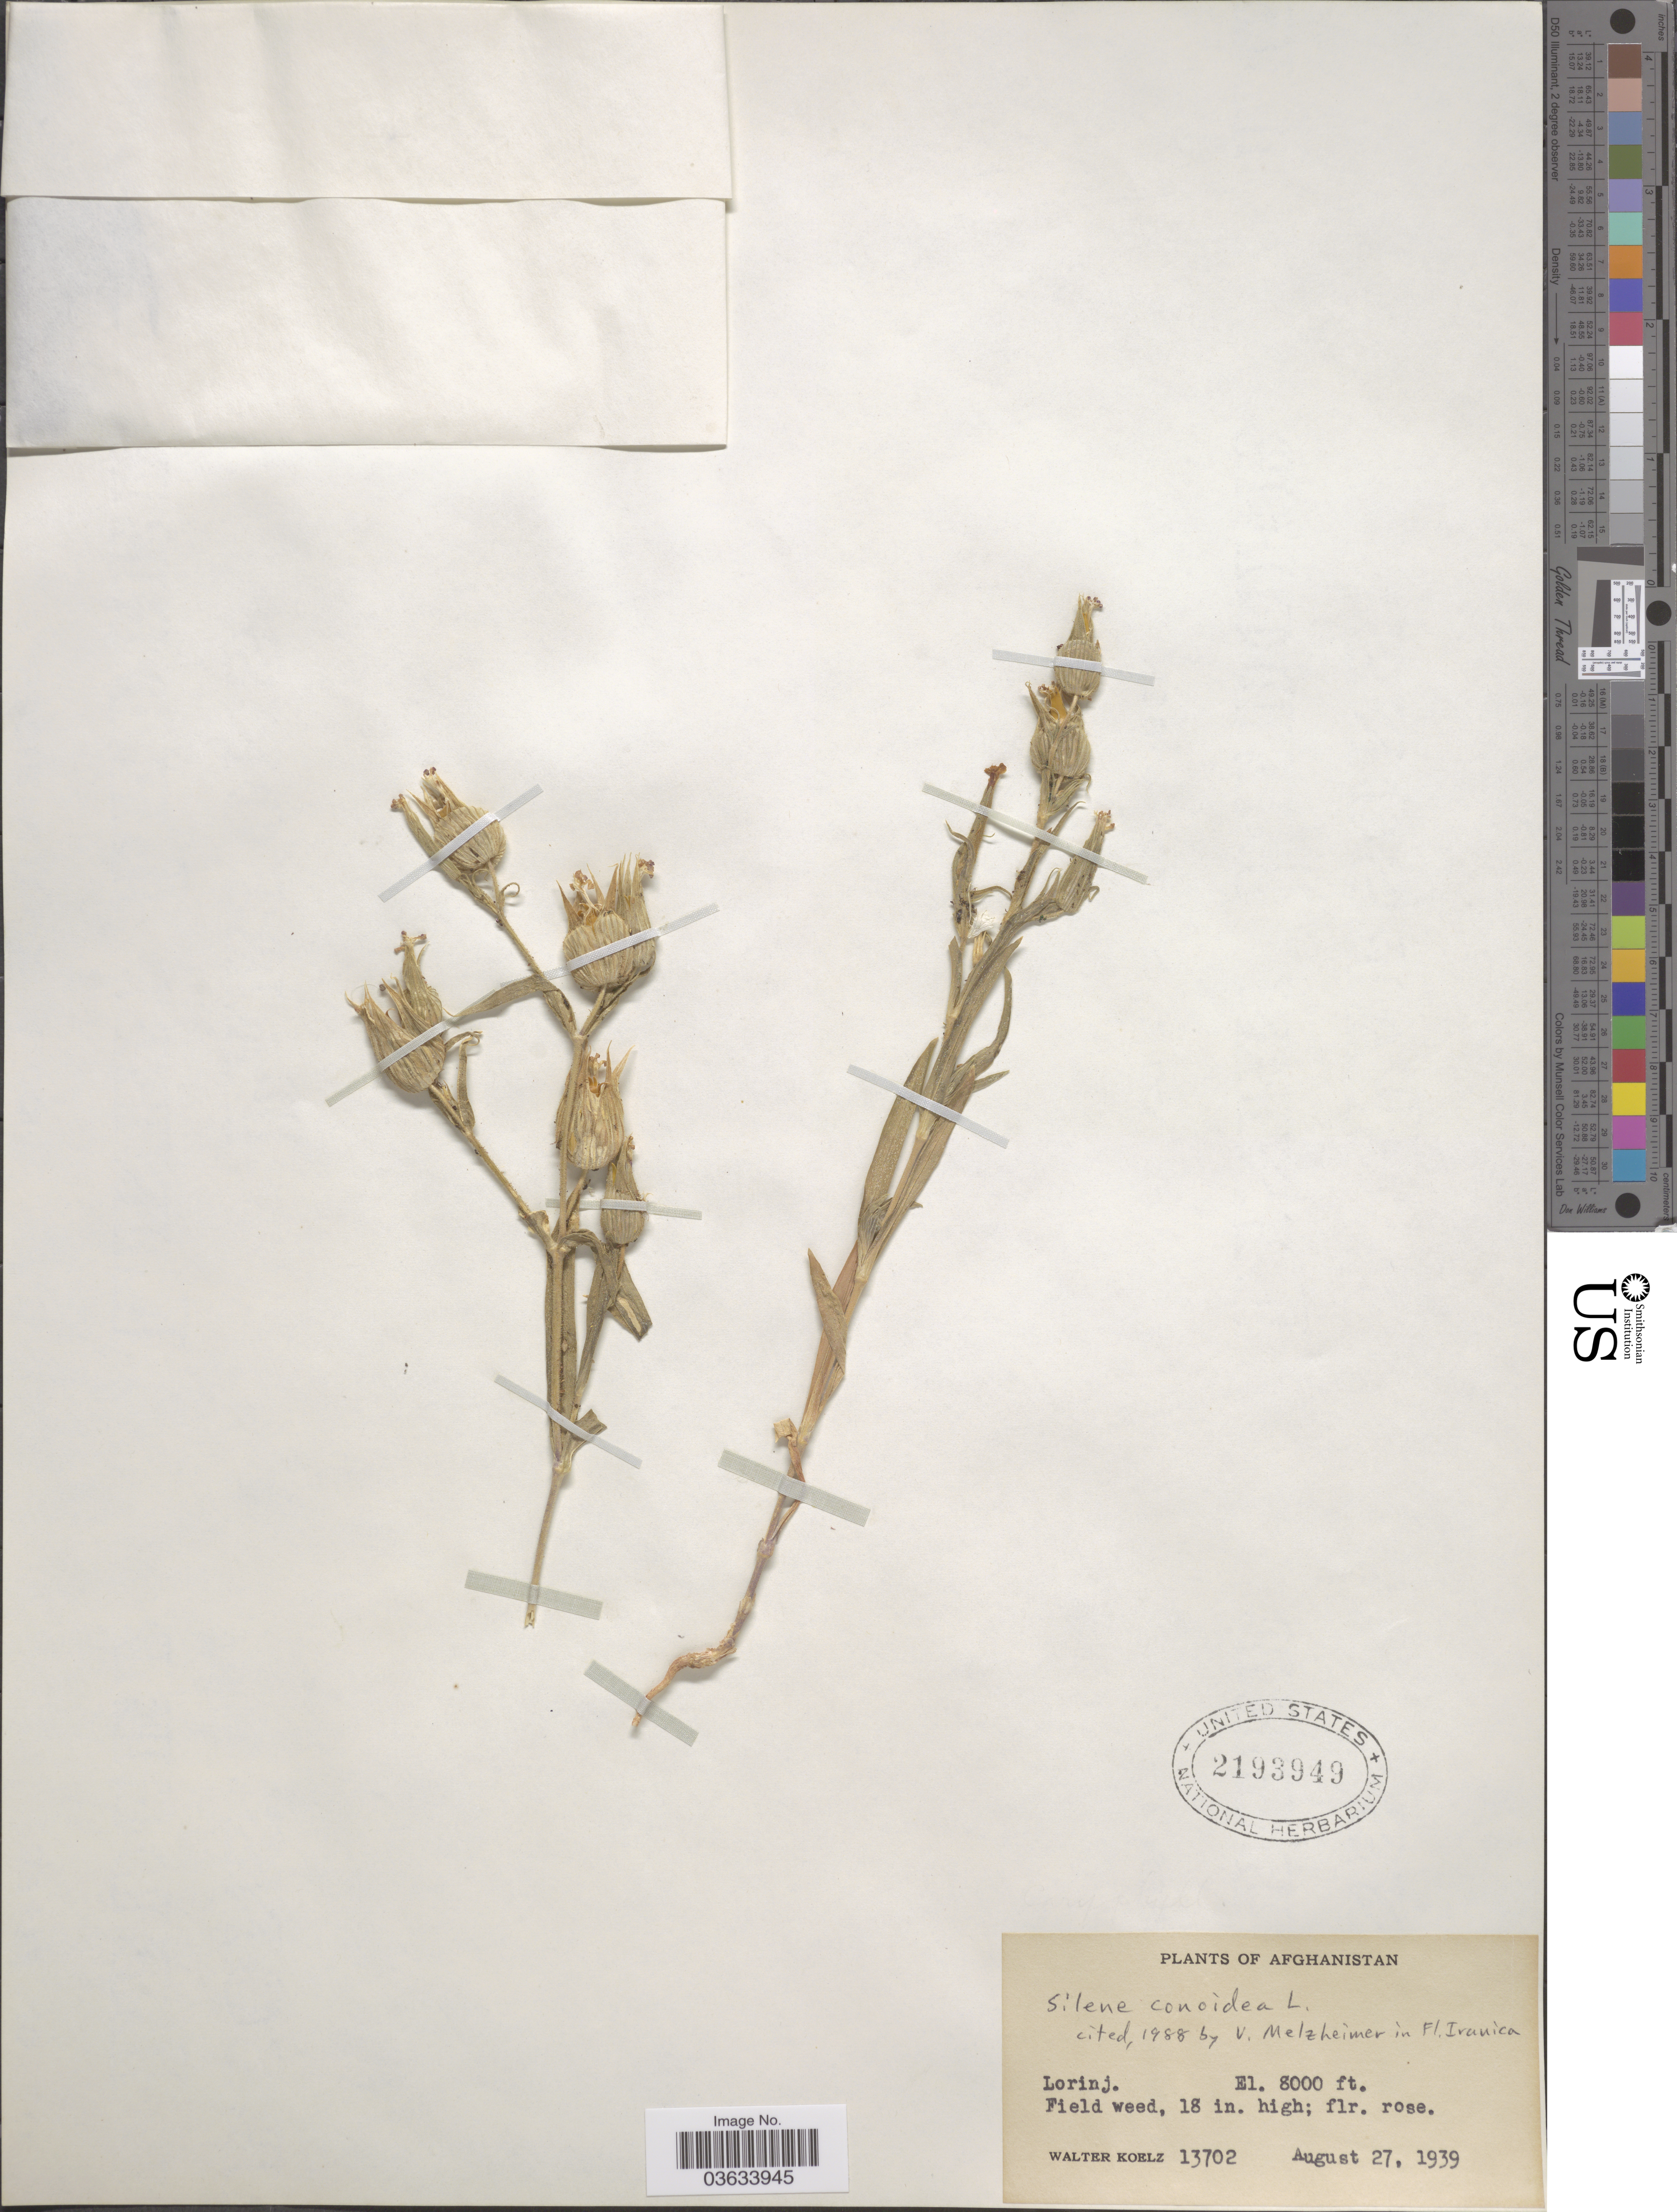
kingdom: Plantae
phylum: Tracheophyta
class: Magnoliopsida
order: Caryophyllales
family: Caryophyllaceae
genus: Silene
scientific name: Silene conoidea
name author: L.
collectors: W. N. Koelz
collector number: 13702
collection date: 1939-08-27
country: Afghanistan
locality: Lorinj.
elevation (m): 2438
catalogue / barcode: US 2193949